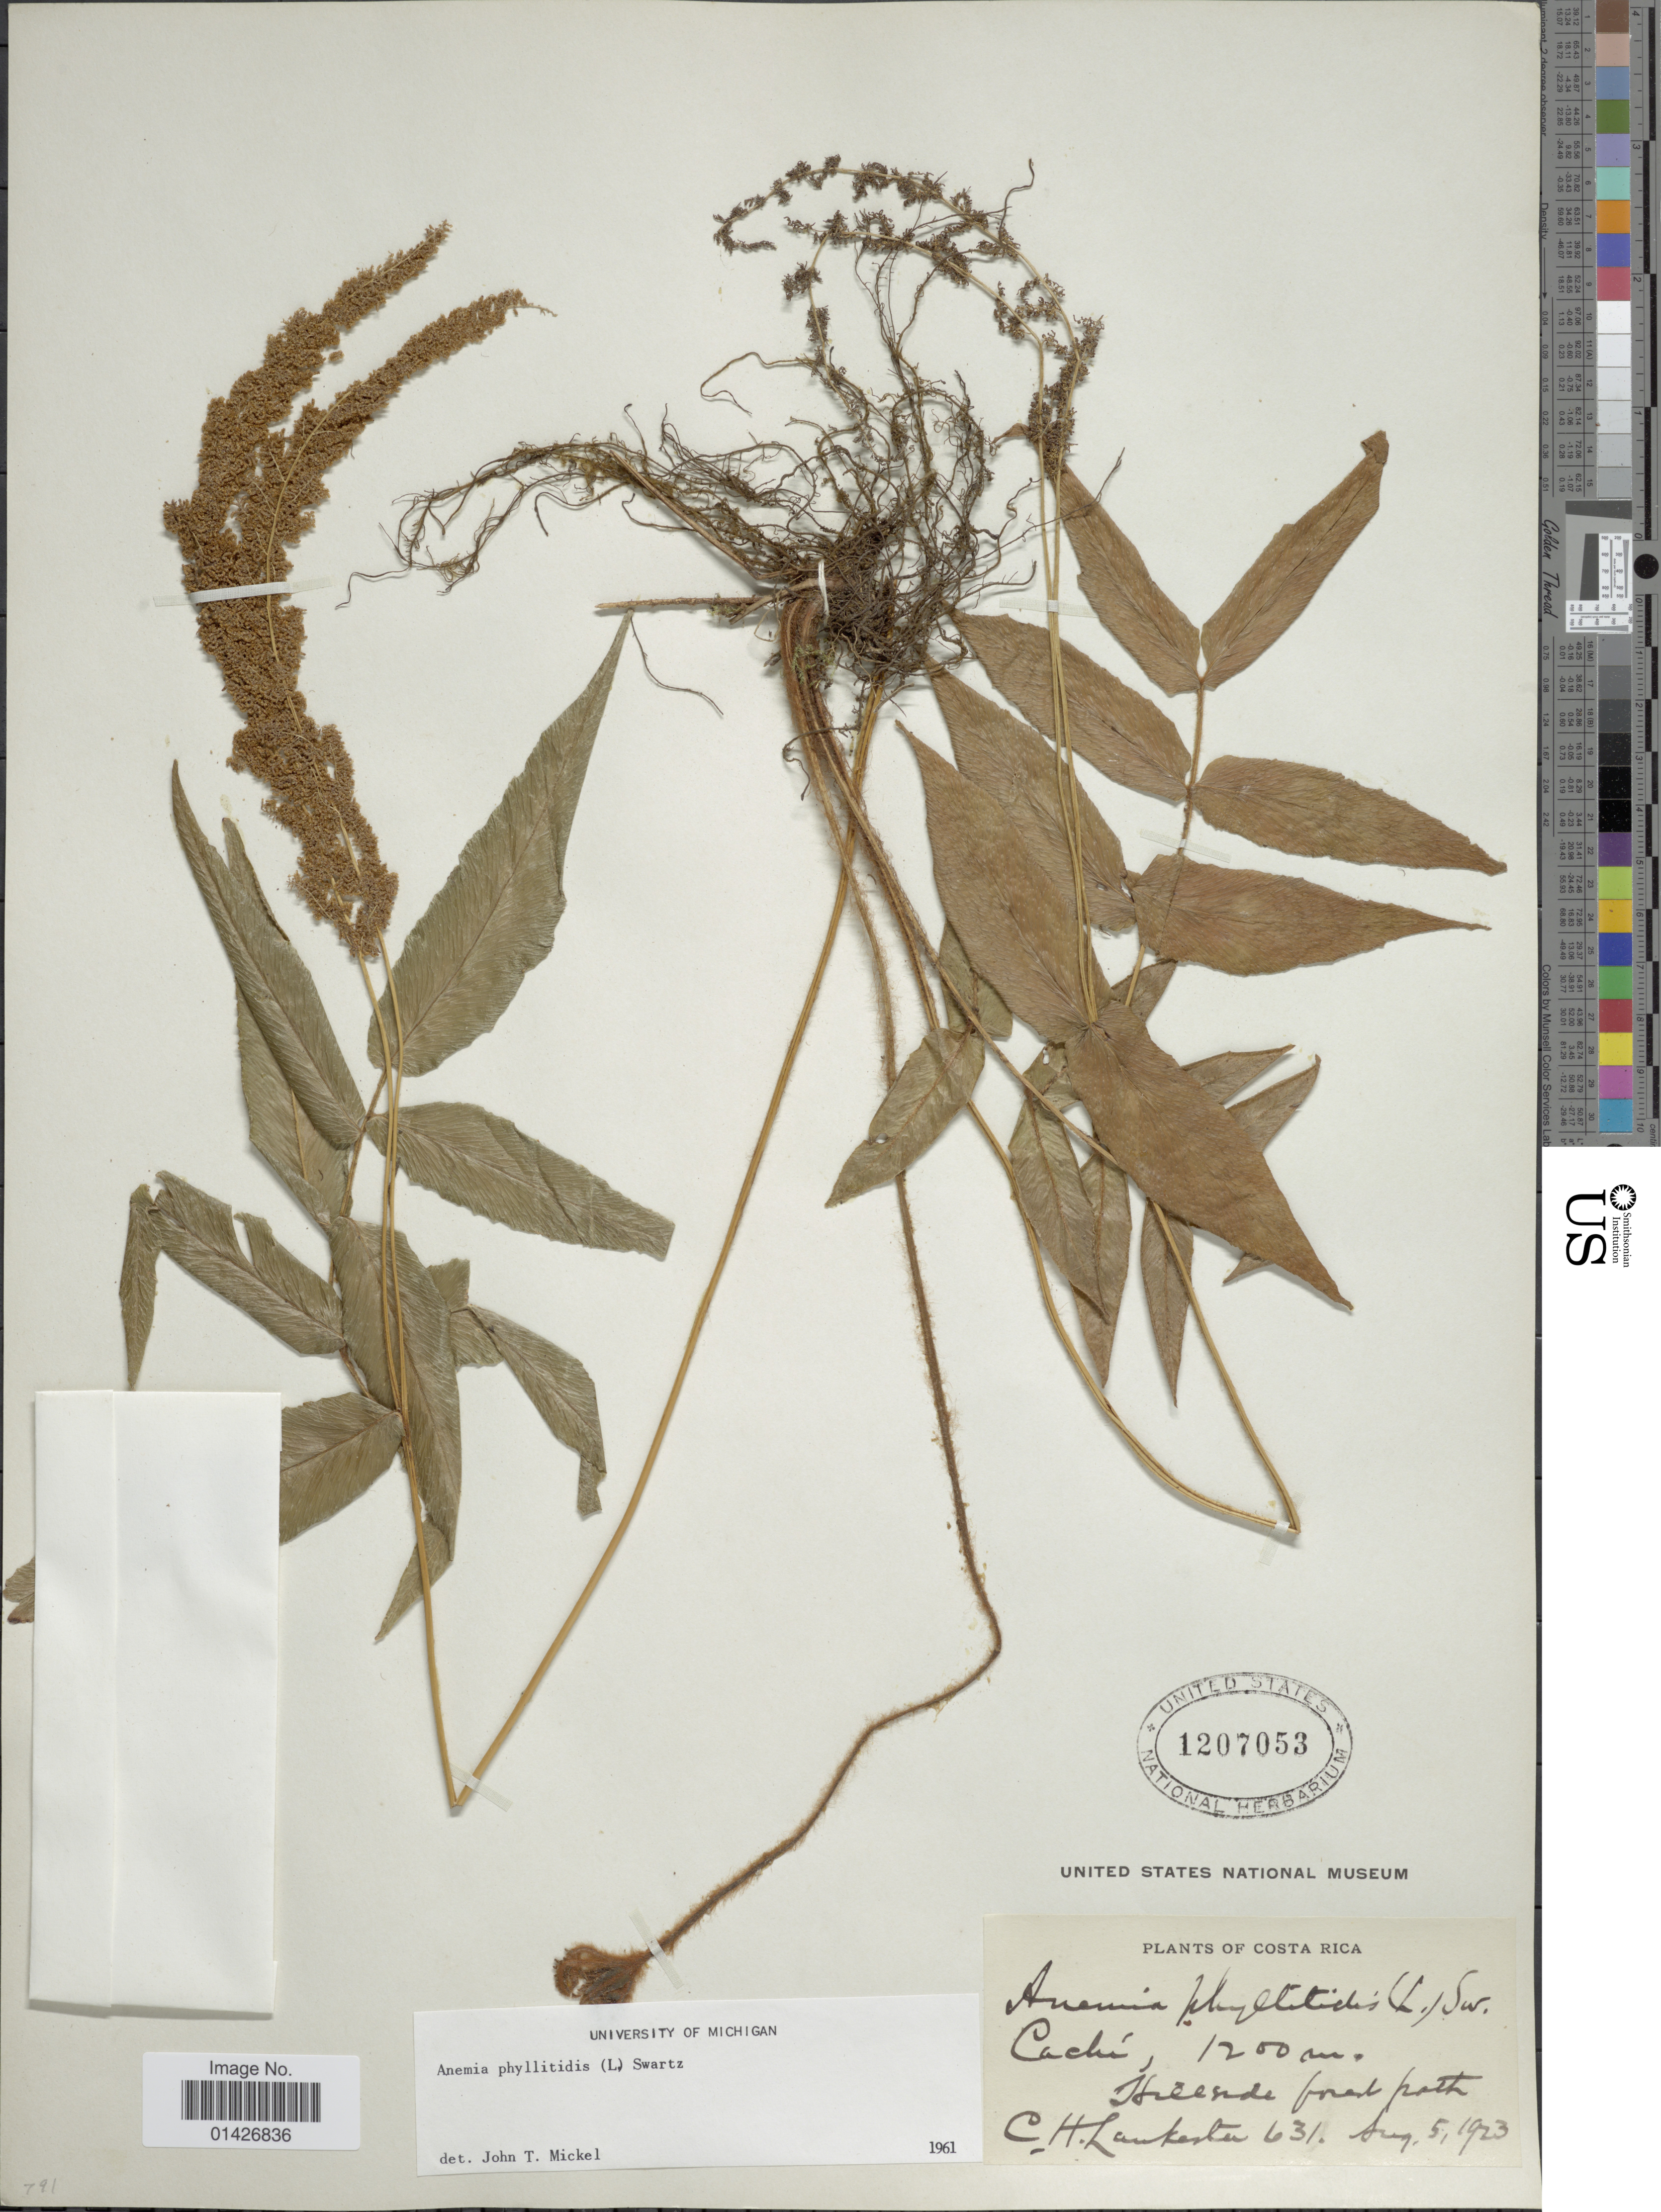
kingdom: Plantae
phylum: Tracheophyta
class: Polypodiopsida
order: Schizaeales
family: Anemiaceae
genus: Anemia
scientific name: Anemia phyllitidis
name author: (L.) Sw.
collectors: C. H. Lankester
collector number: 631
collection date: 1923-08-05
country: Costa Rica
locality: Cachi, Hillside forest path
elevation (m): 1200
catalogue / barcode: US 1207053